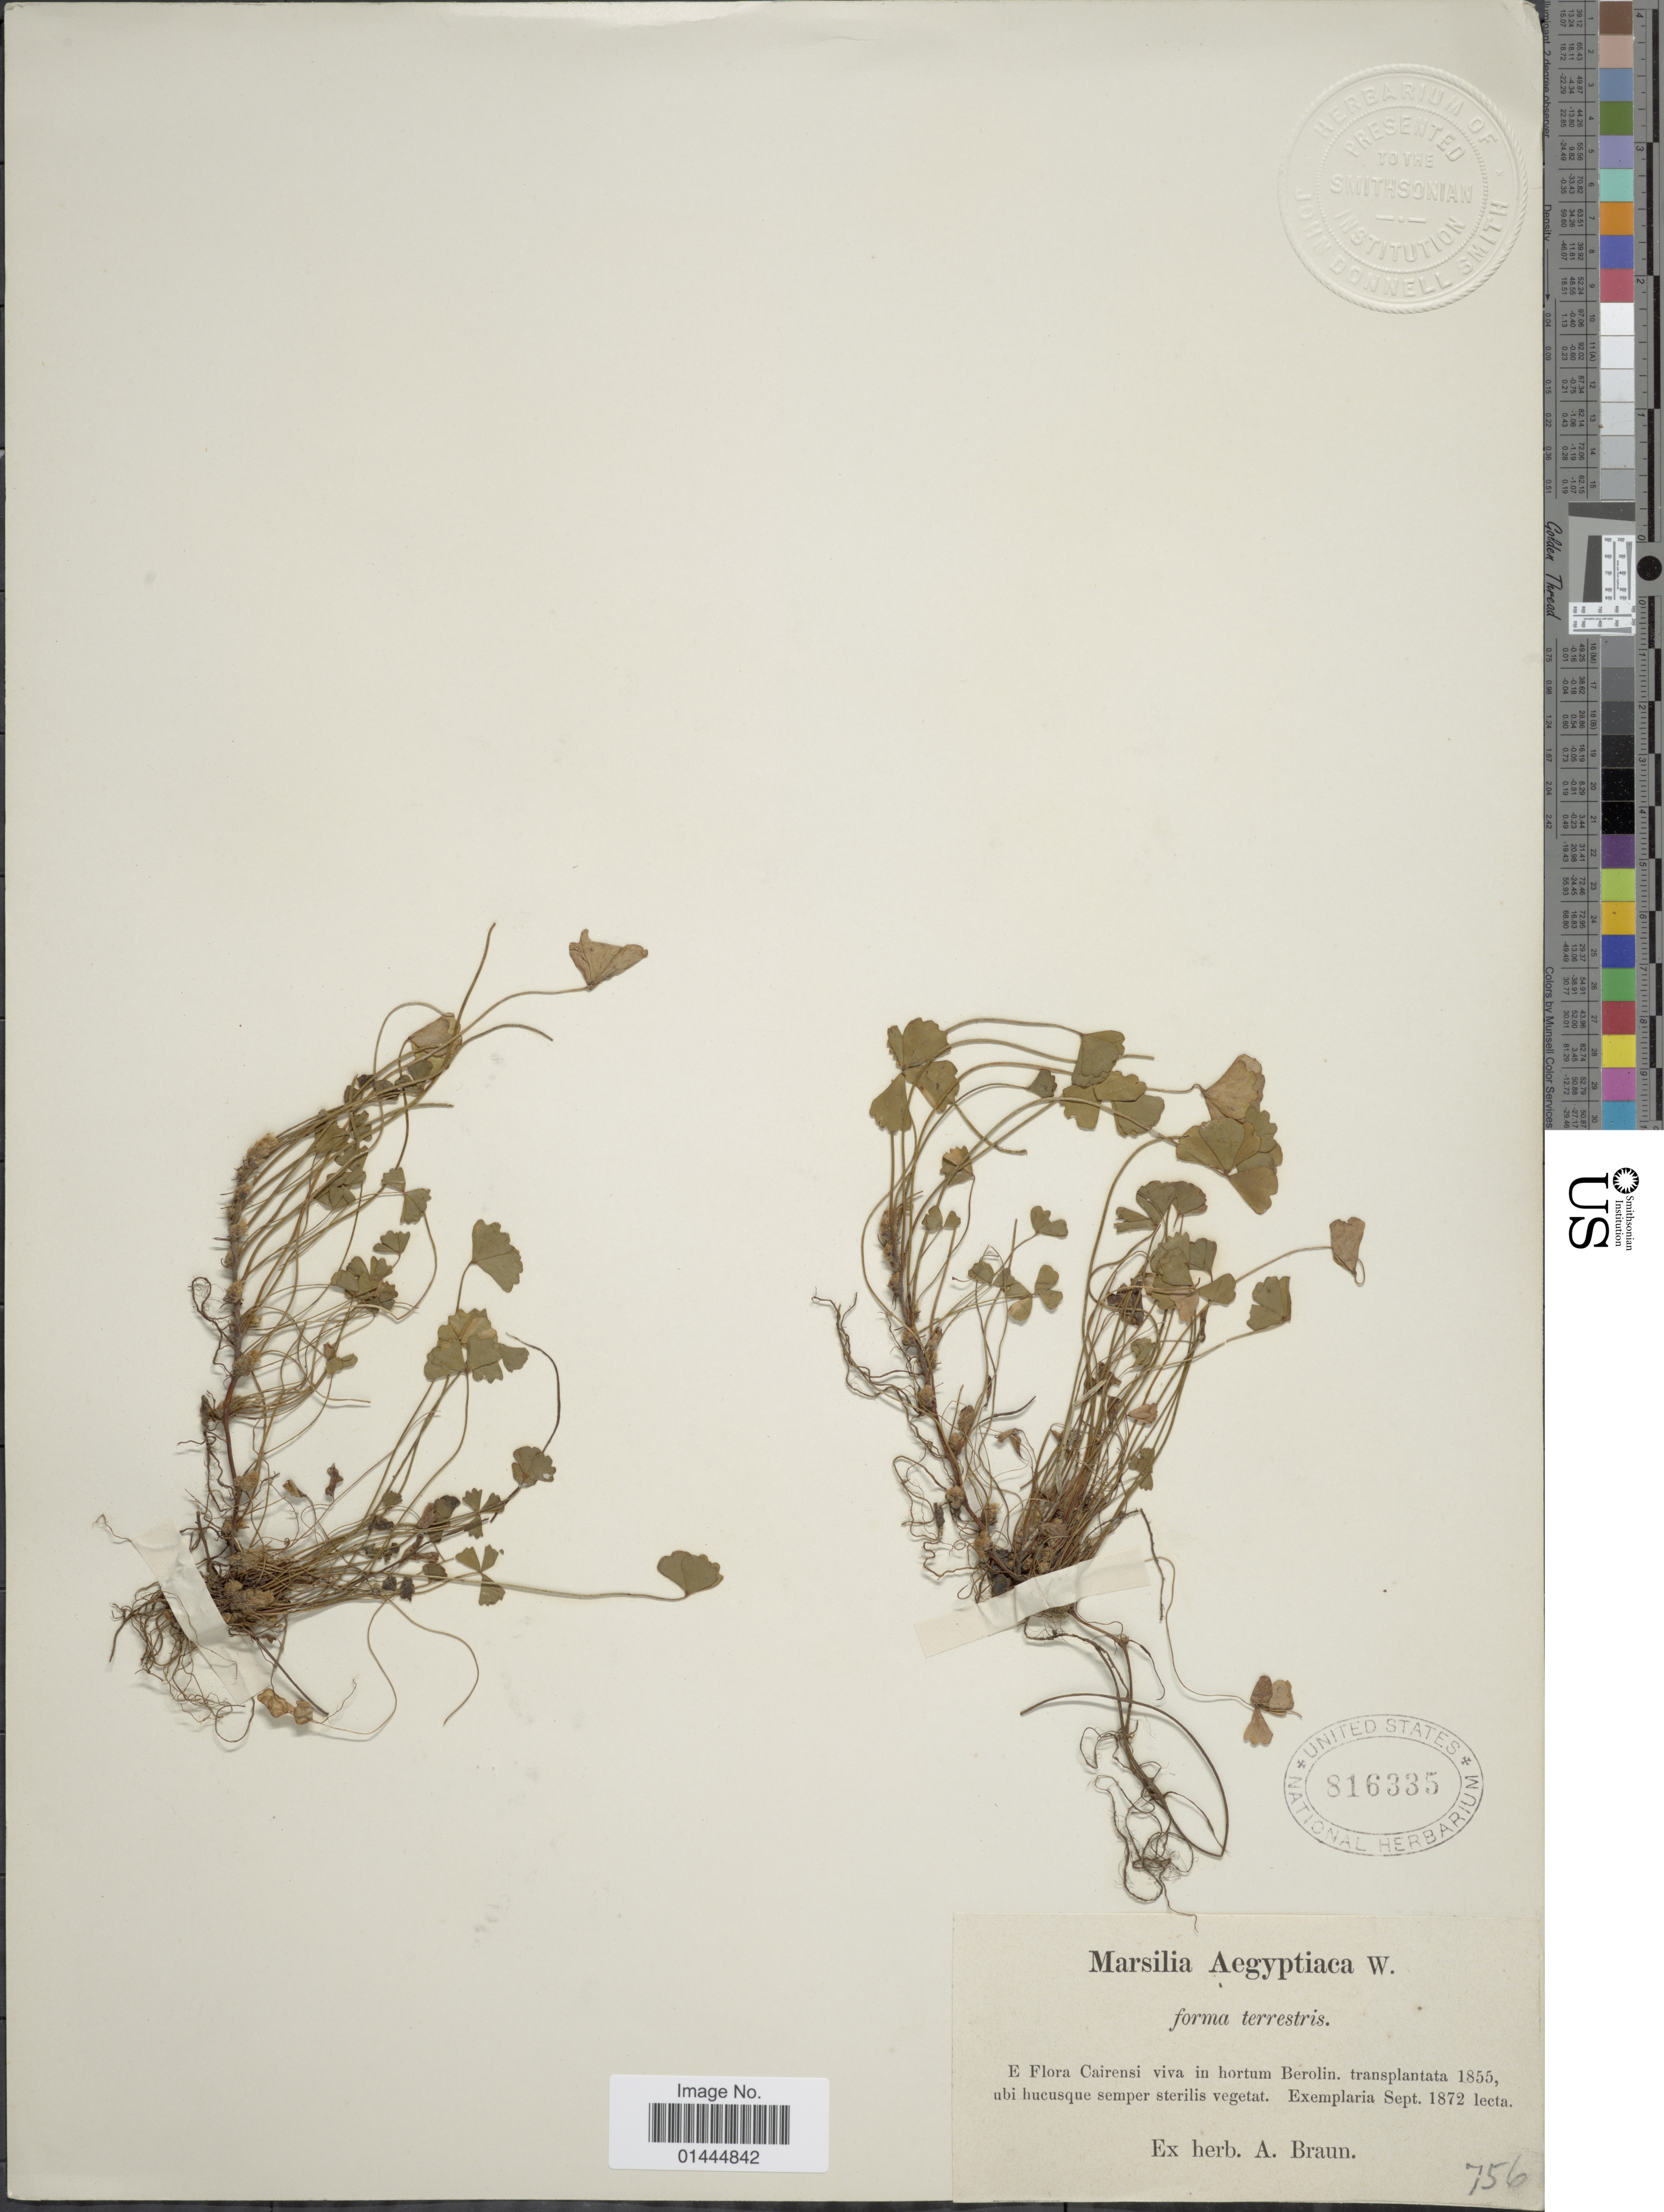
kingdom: Plantae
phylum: Tracheophyta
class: Polypodiopsida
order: Salviniales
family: Marsileaceae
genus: Marsilea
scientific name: Marsilea aegyptiaca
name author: Willd.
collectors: ex herb. A. Braun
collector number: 756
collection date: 1872-09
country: Egypt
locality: E Flora Cairensi viva in hortum Berolin, transplantata, ubi hucusque, semper sterilis vegetat.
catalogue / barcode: US 816335